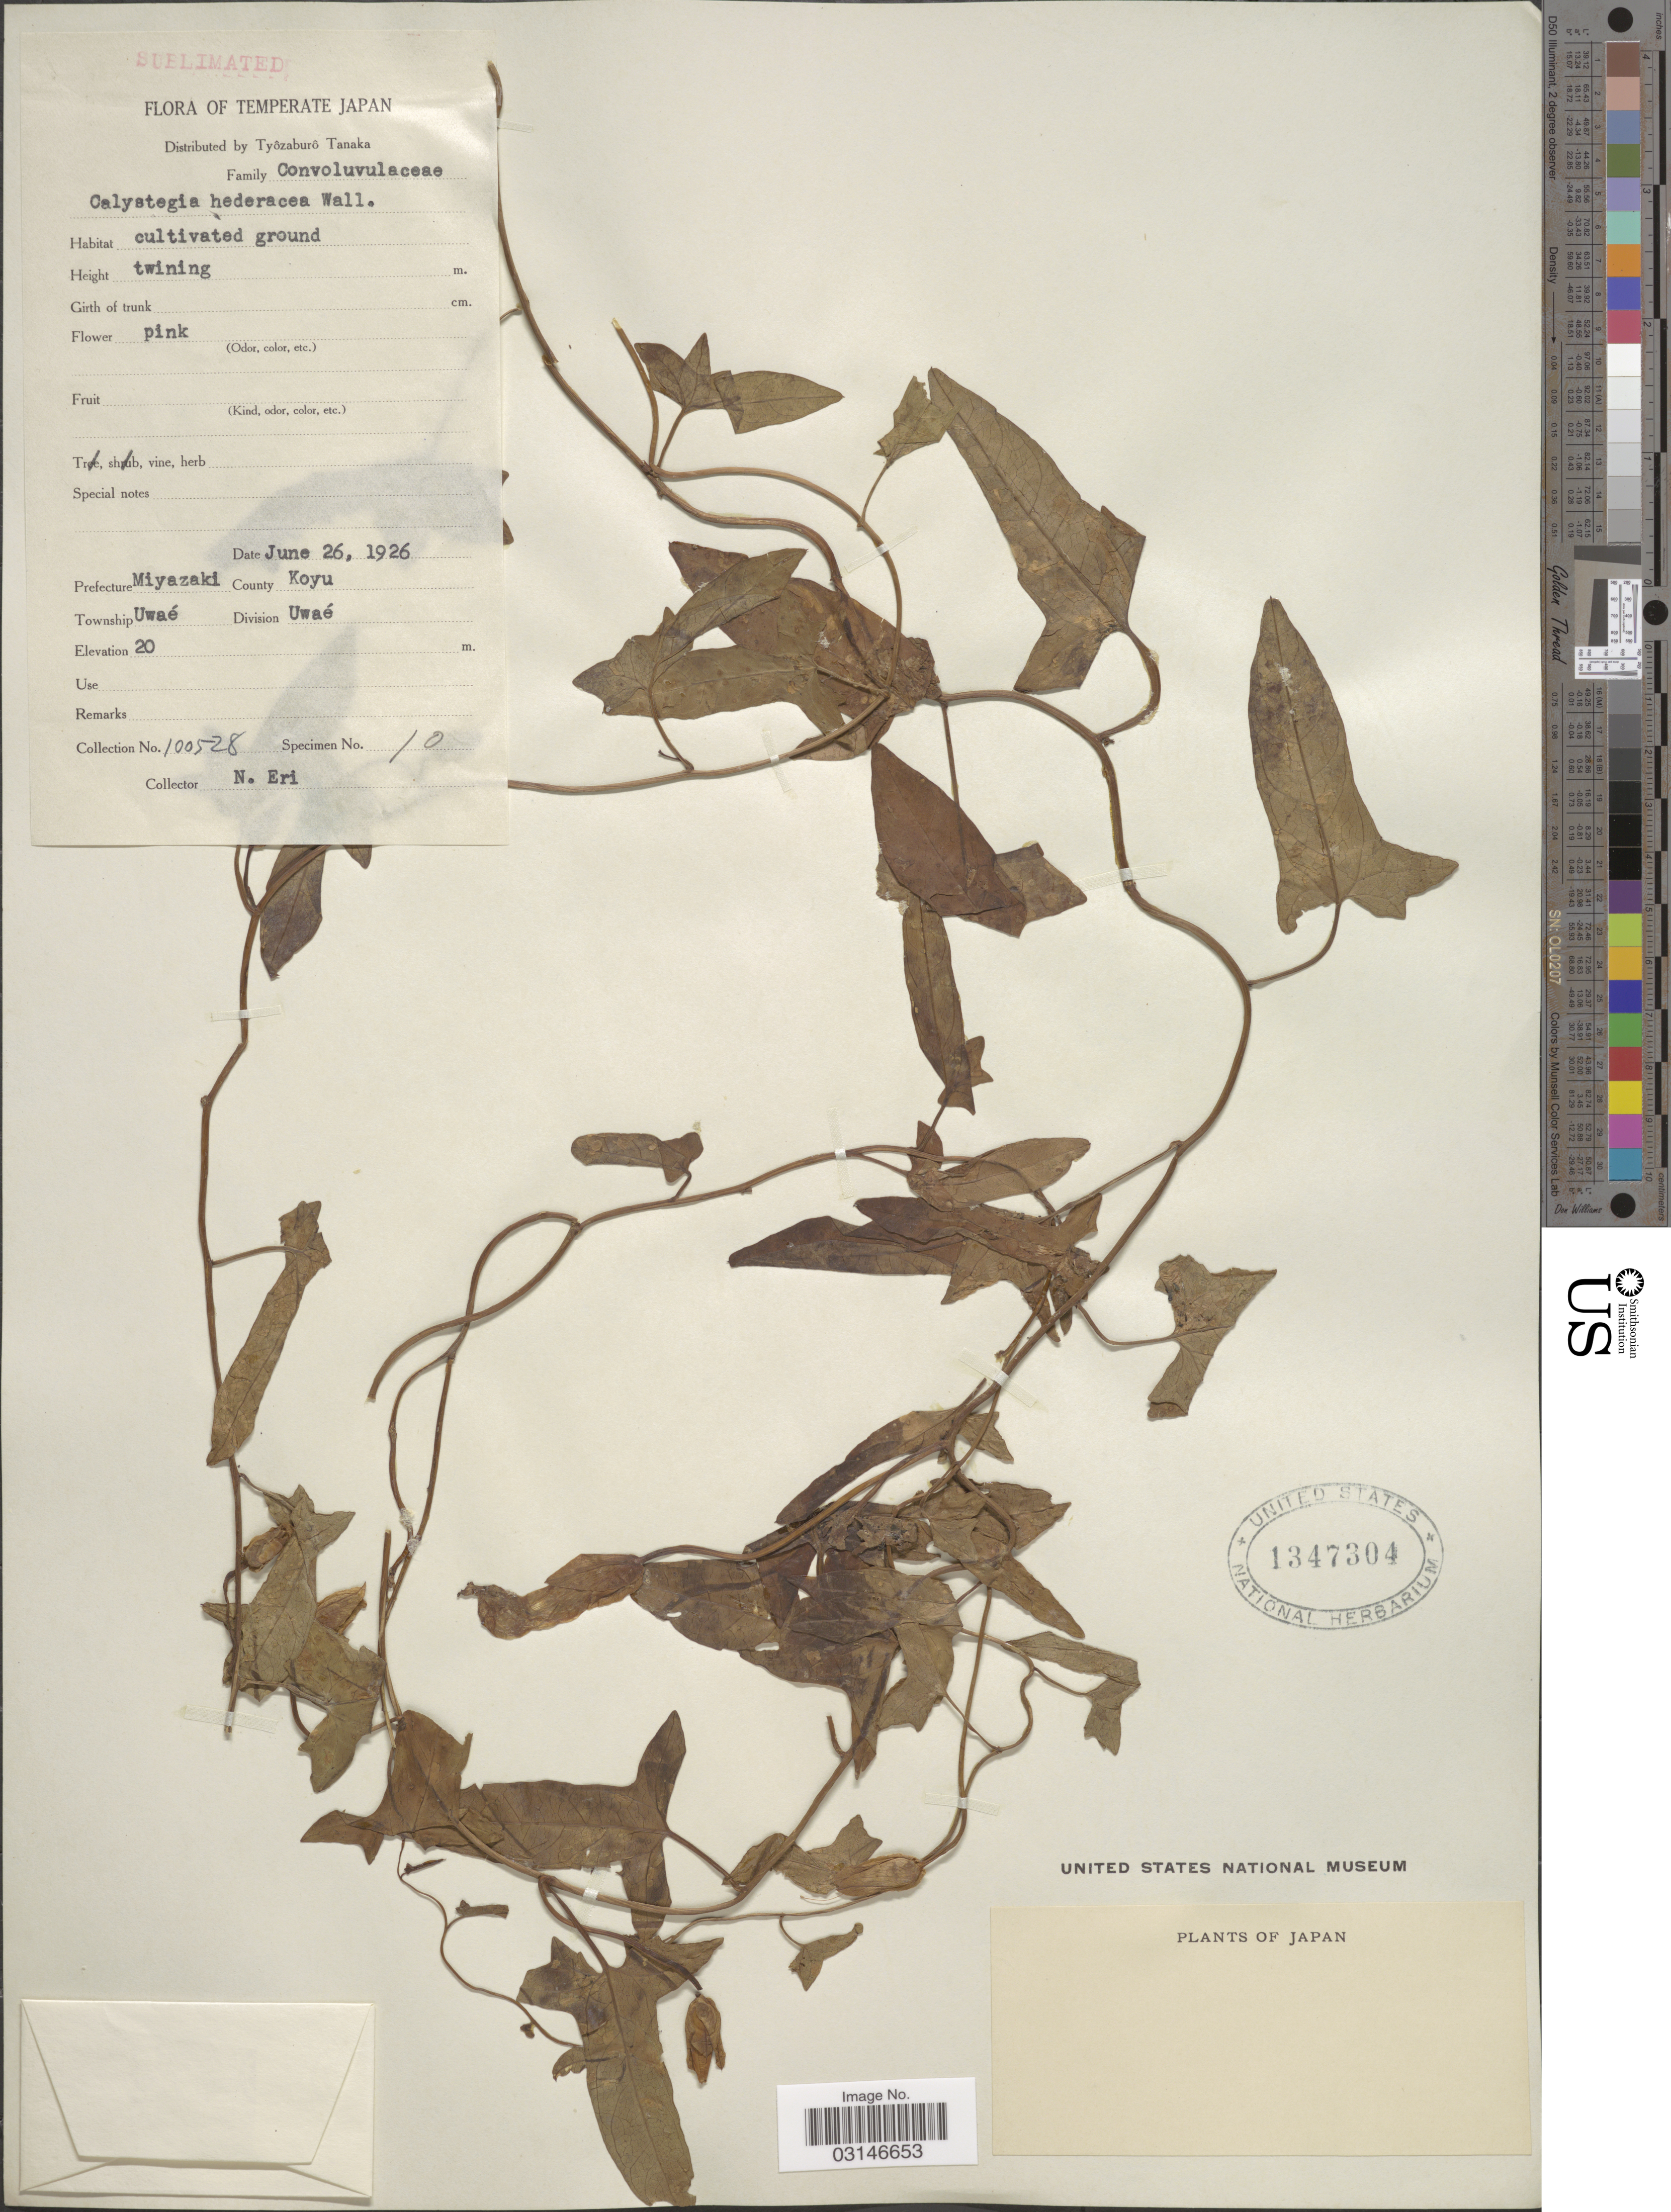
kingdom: Plantae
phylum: Tracheophyta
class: Magnoliopsida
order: Solanales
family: Convolvulaceae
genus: Calystegia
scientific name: Calystegia hederacea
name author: Thunb.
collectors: N. Eri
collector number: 100528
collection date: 1926-06-26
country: Japan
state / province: Miyazaki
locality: Temperate Japan. Prefecture Miyazaki. County Koyu. Township Uwaé. Division Uwaé.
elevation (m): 20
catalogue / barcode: US 1347304